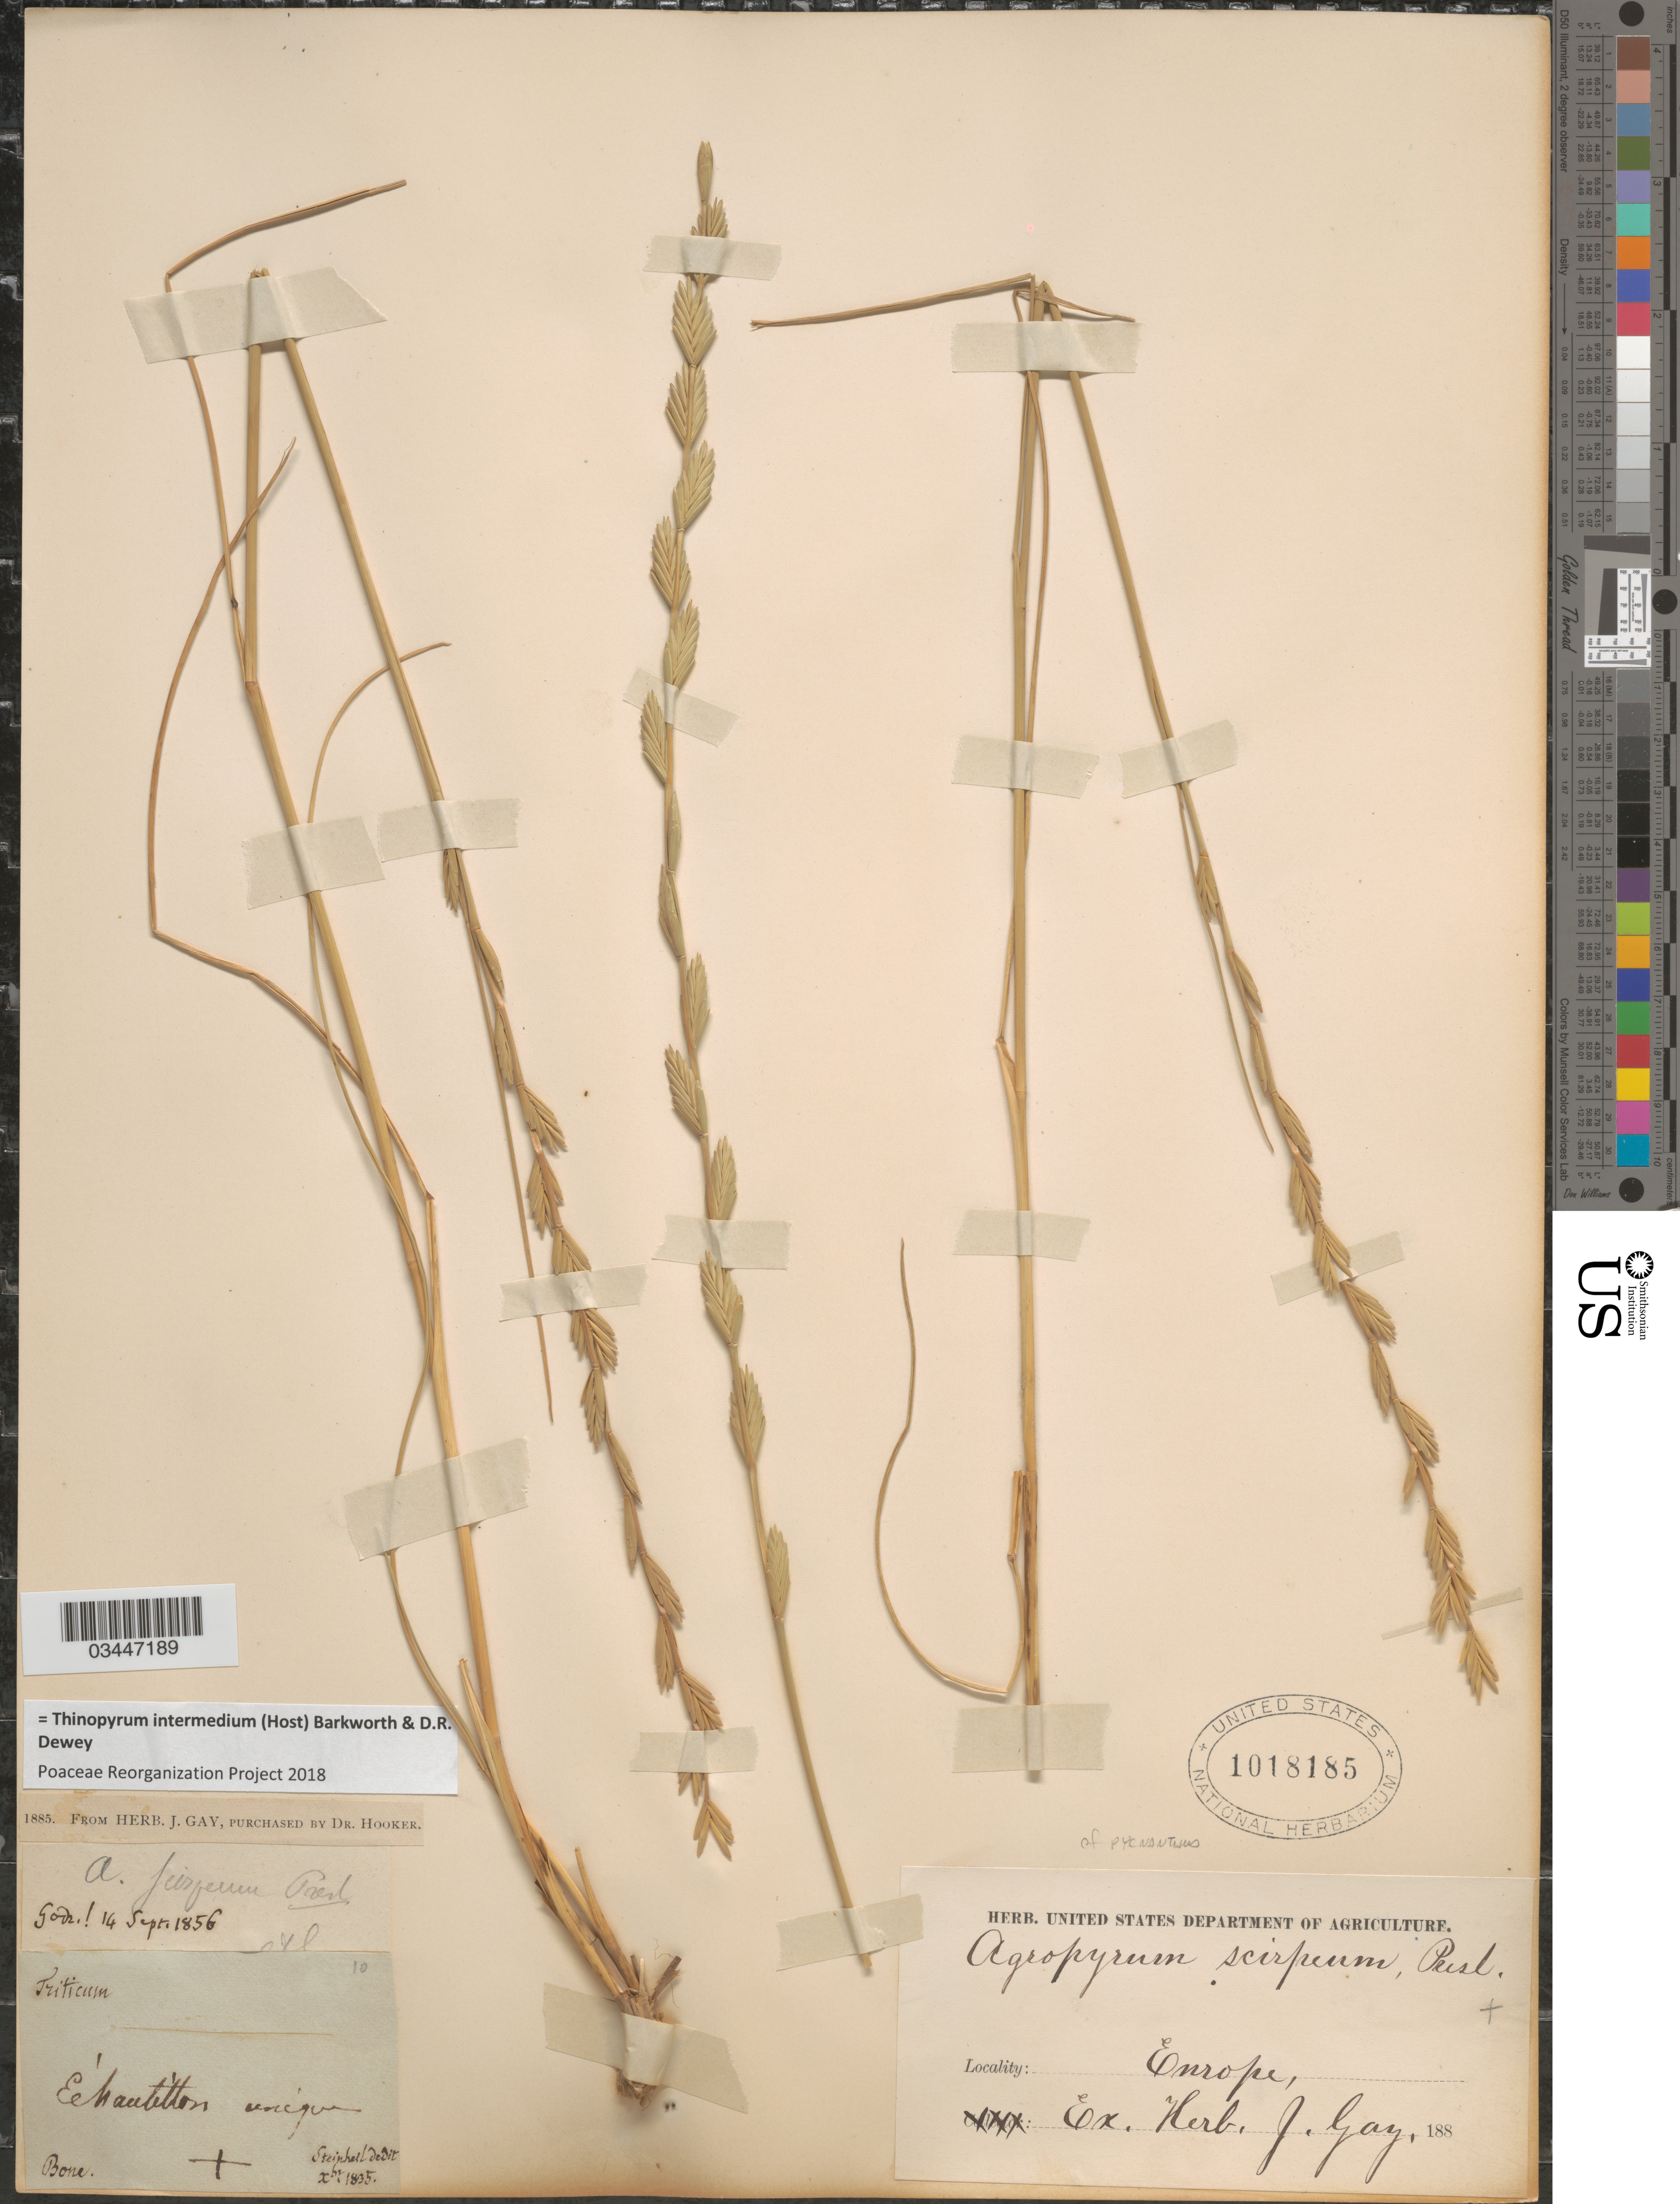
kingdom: Plantae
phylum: Tracheophyta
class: Liliopsida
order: Poales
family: Poaceae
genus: Thinopyrum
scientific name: Thinopyrum intermedium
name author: (Host) Barkworth & Dewey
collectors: Steinheil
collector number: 10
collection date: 1835-10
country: Algeria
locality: Bone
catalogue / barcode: US 1018185